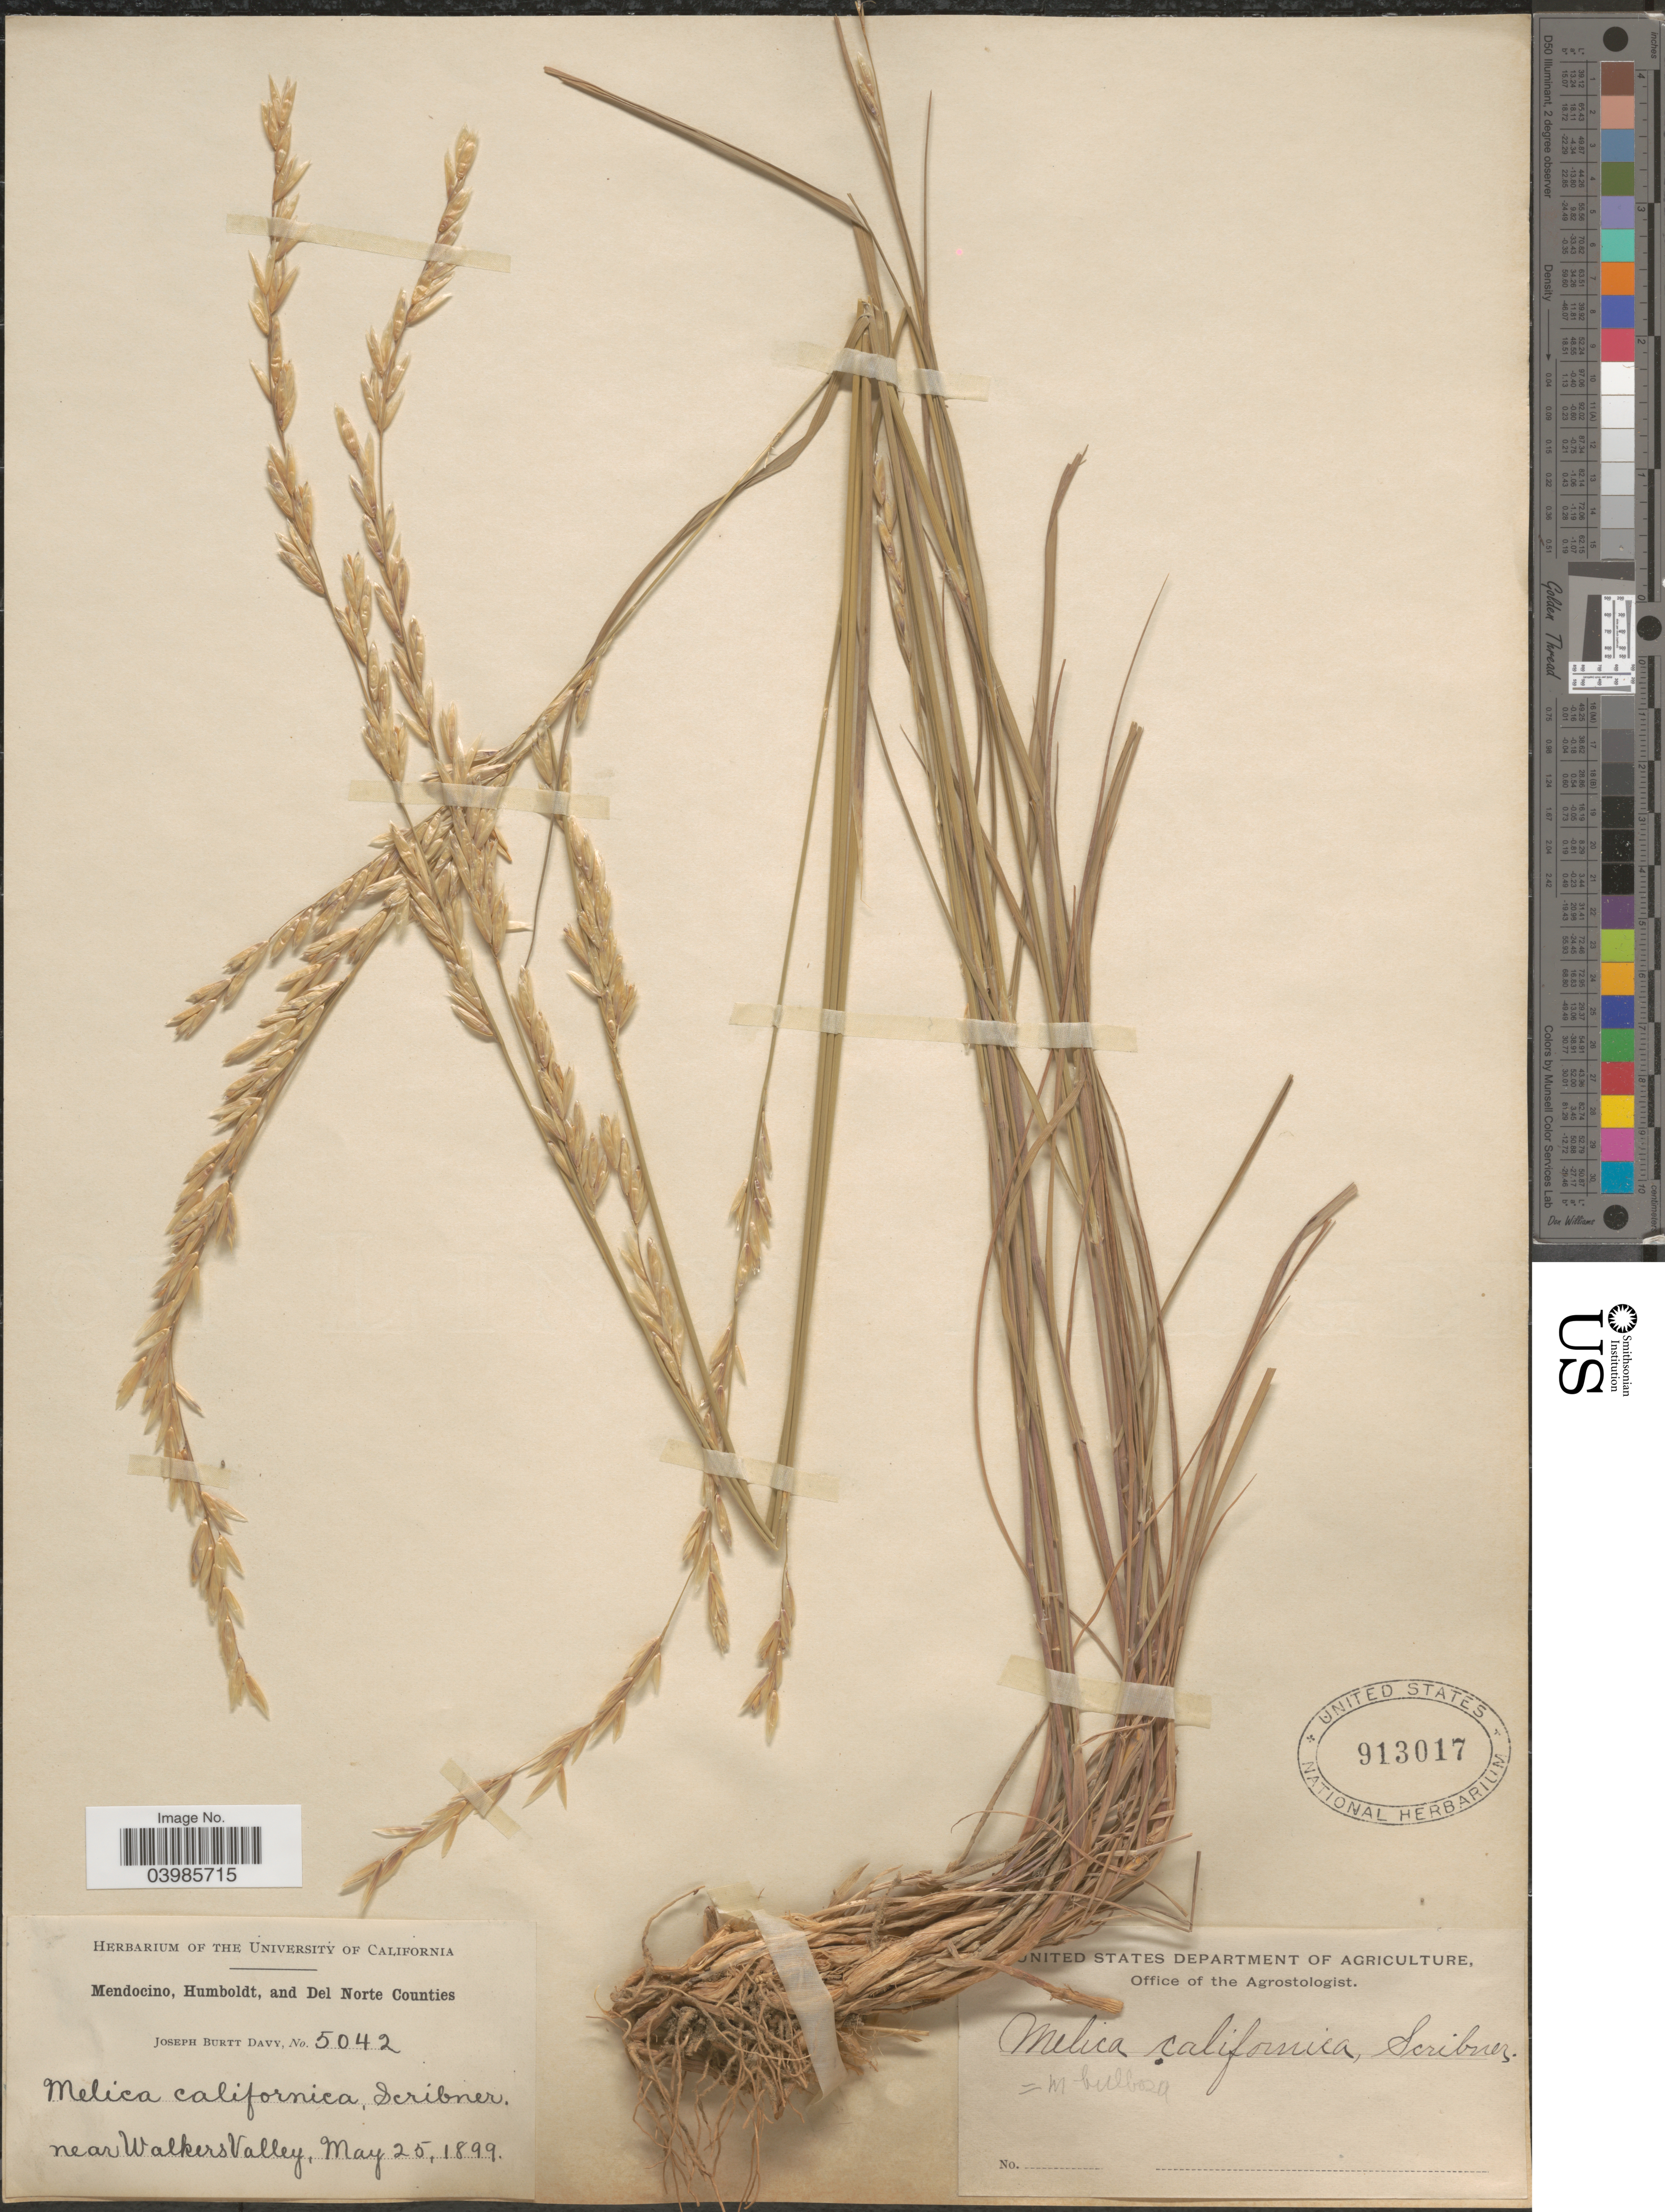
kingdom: Plantae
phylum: Tracheophyta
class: Liliopsida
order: Poales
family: Poaceae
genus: Melica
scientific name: Melica californica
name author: Scribn.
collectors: J. Burtt Davy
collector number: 5042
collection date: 1899-05-25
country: United States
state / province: California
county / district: Mendocino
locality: Mendocino, Humboldt, and Del Norte Counties. Near Walkers Valley.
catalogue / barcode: US 913017